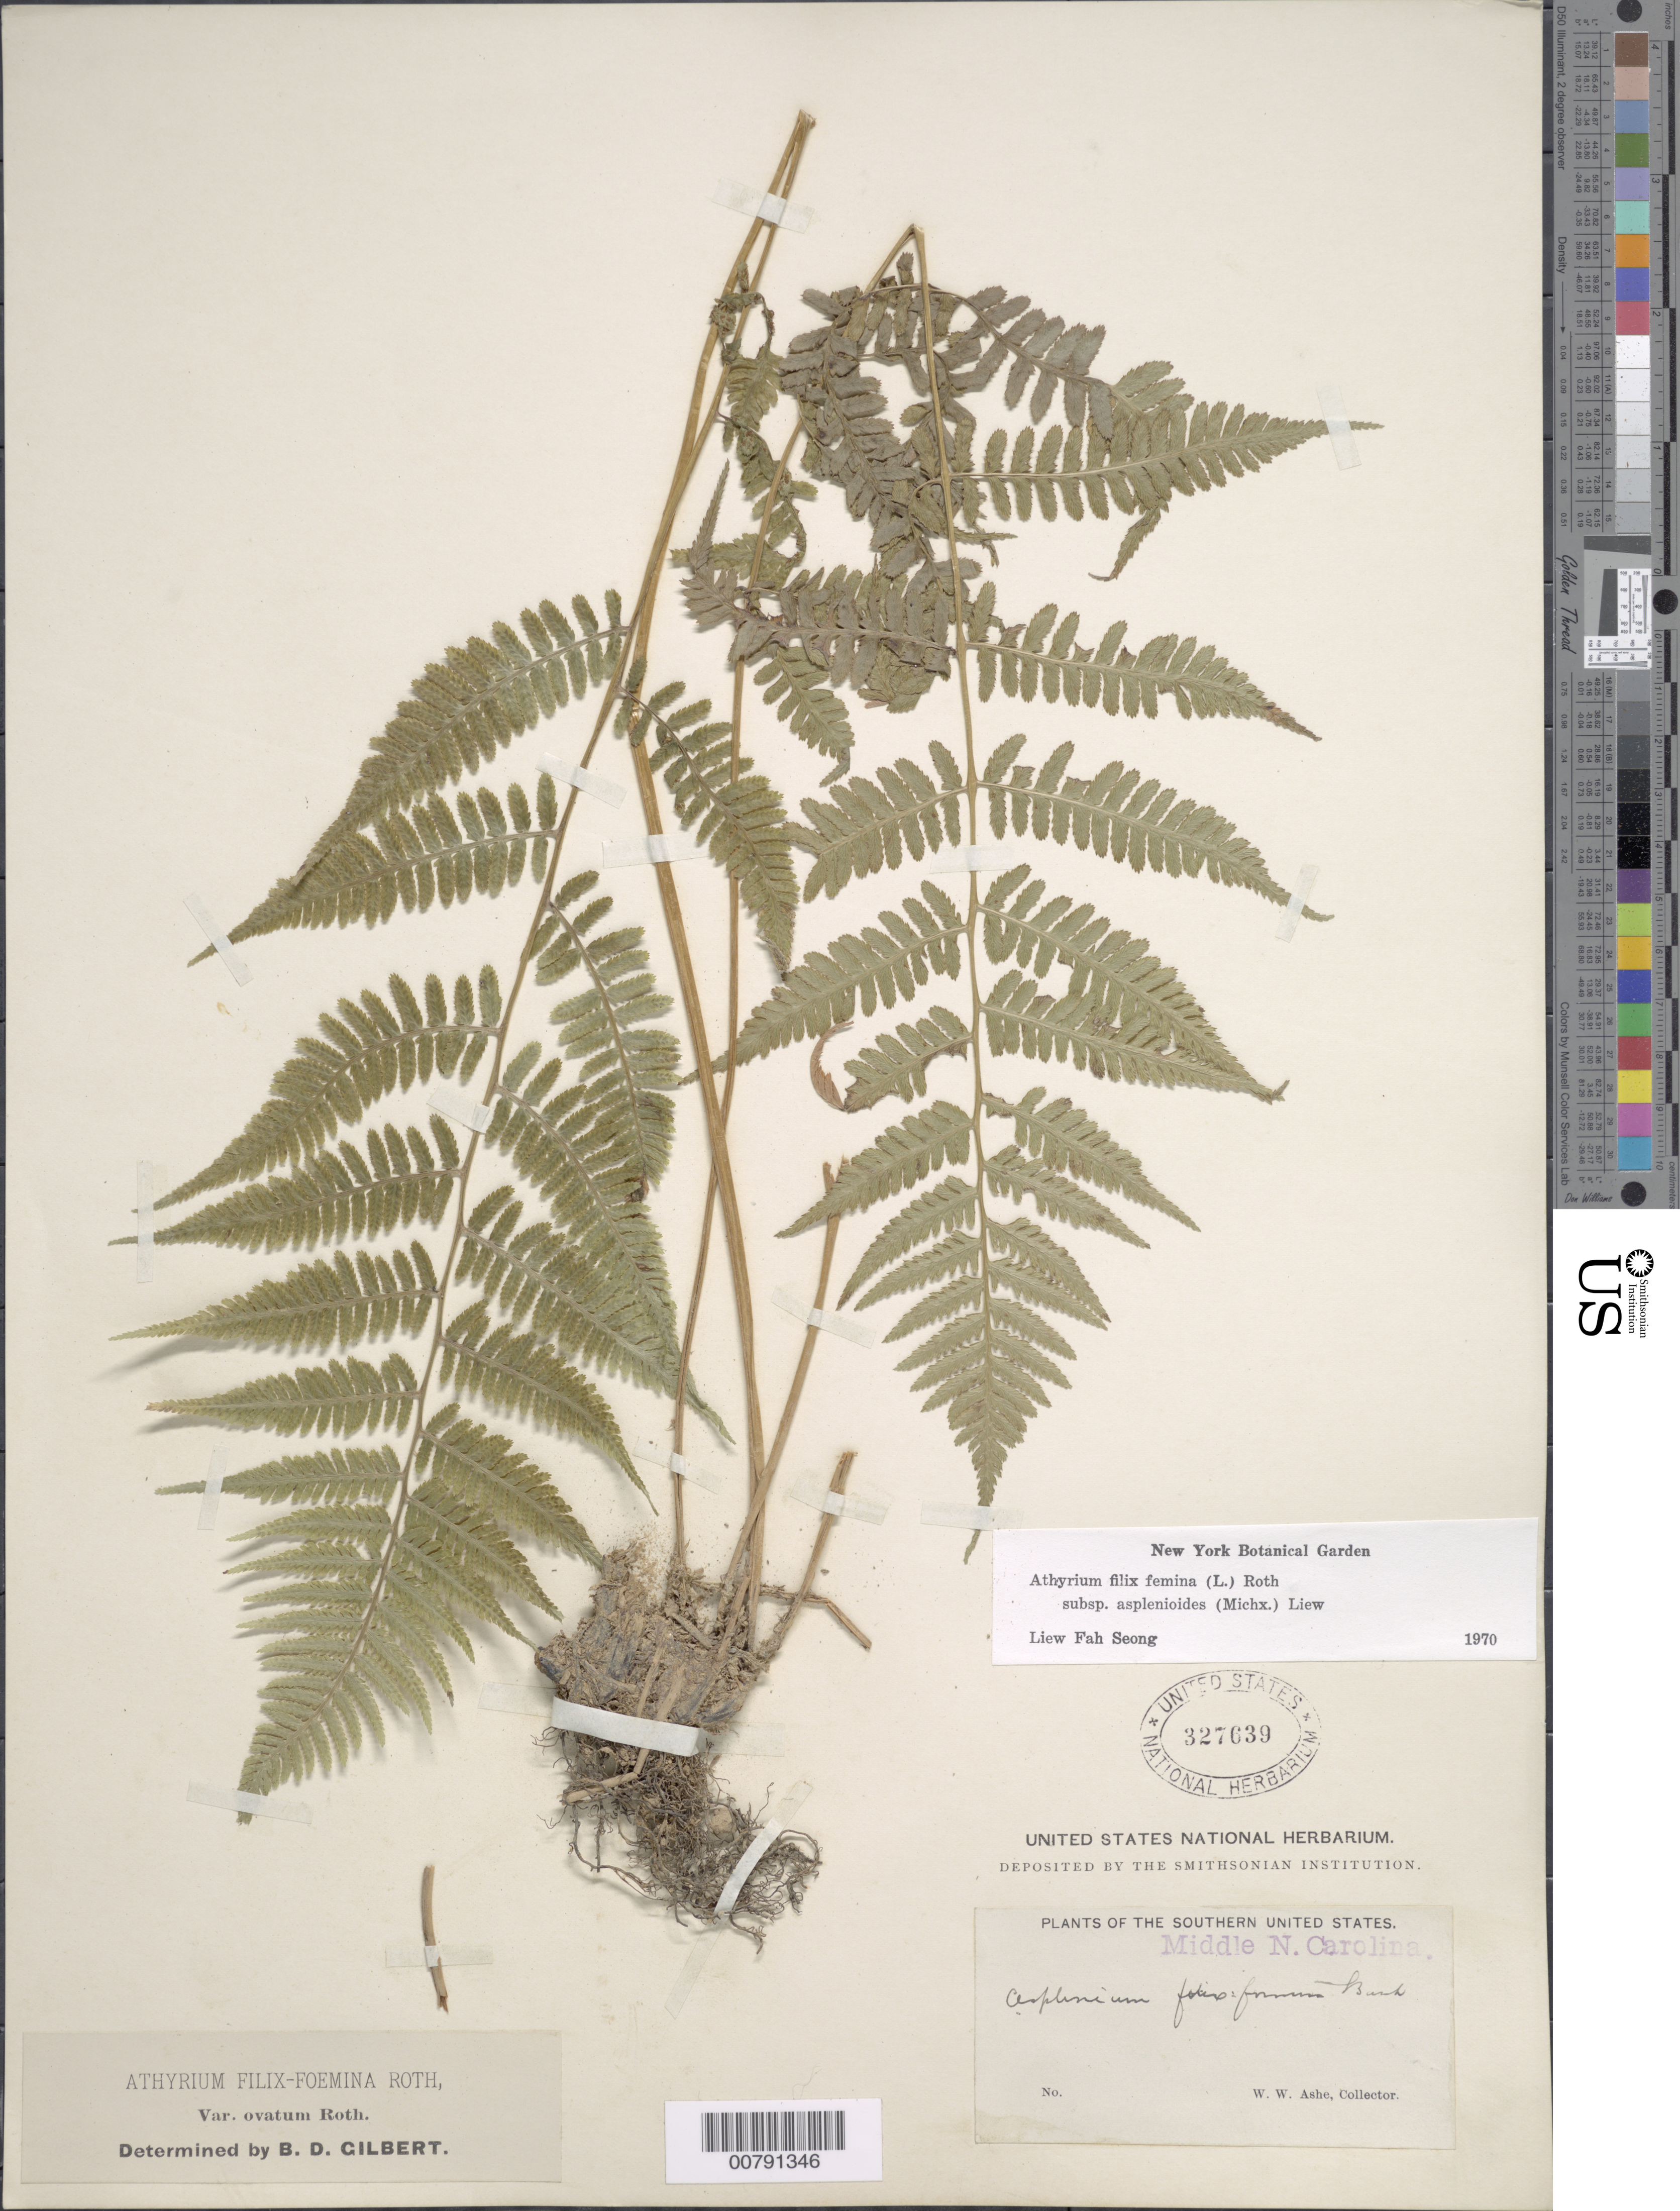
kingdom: Plantae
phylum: Tracheophyta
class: Polypodiopsida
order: Polypodiales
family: Athyriaceae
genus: Athyrium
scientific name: Athyrium filix-femina subsp. asplenioides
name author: (Michx.) Hultén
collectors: W. W. Ashe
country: United States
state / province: North Carolina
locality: Southern United States, Middle N. Carolina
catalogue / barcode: US 327639